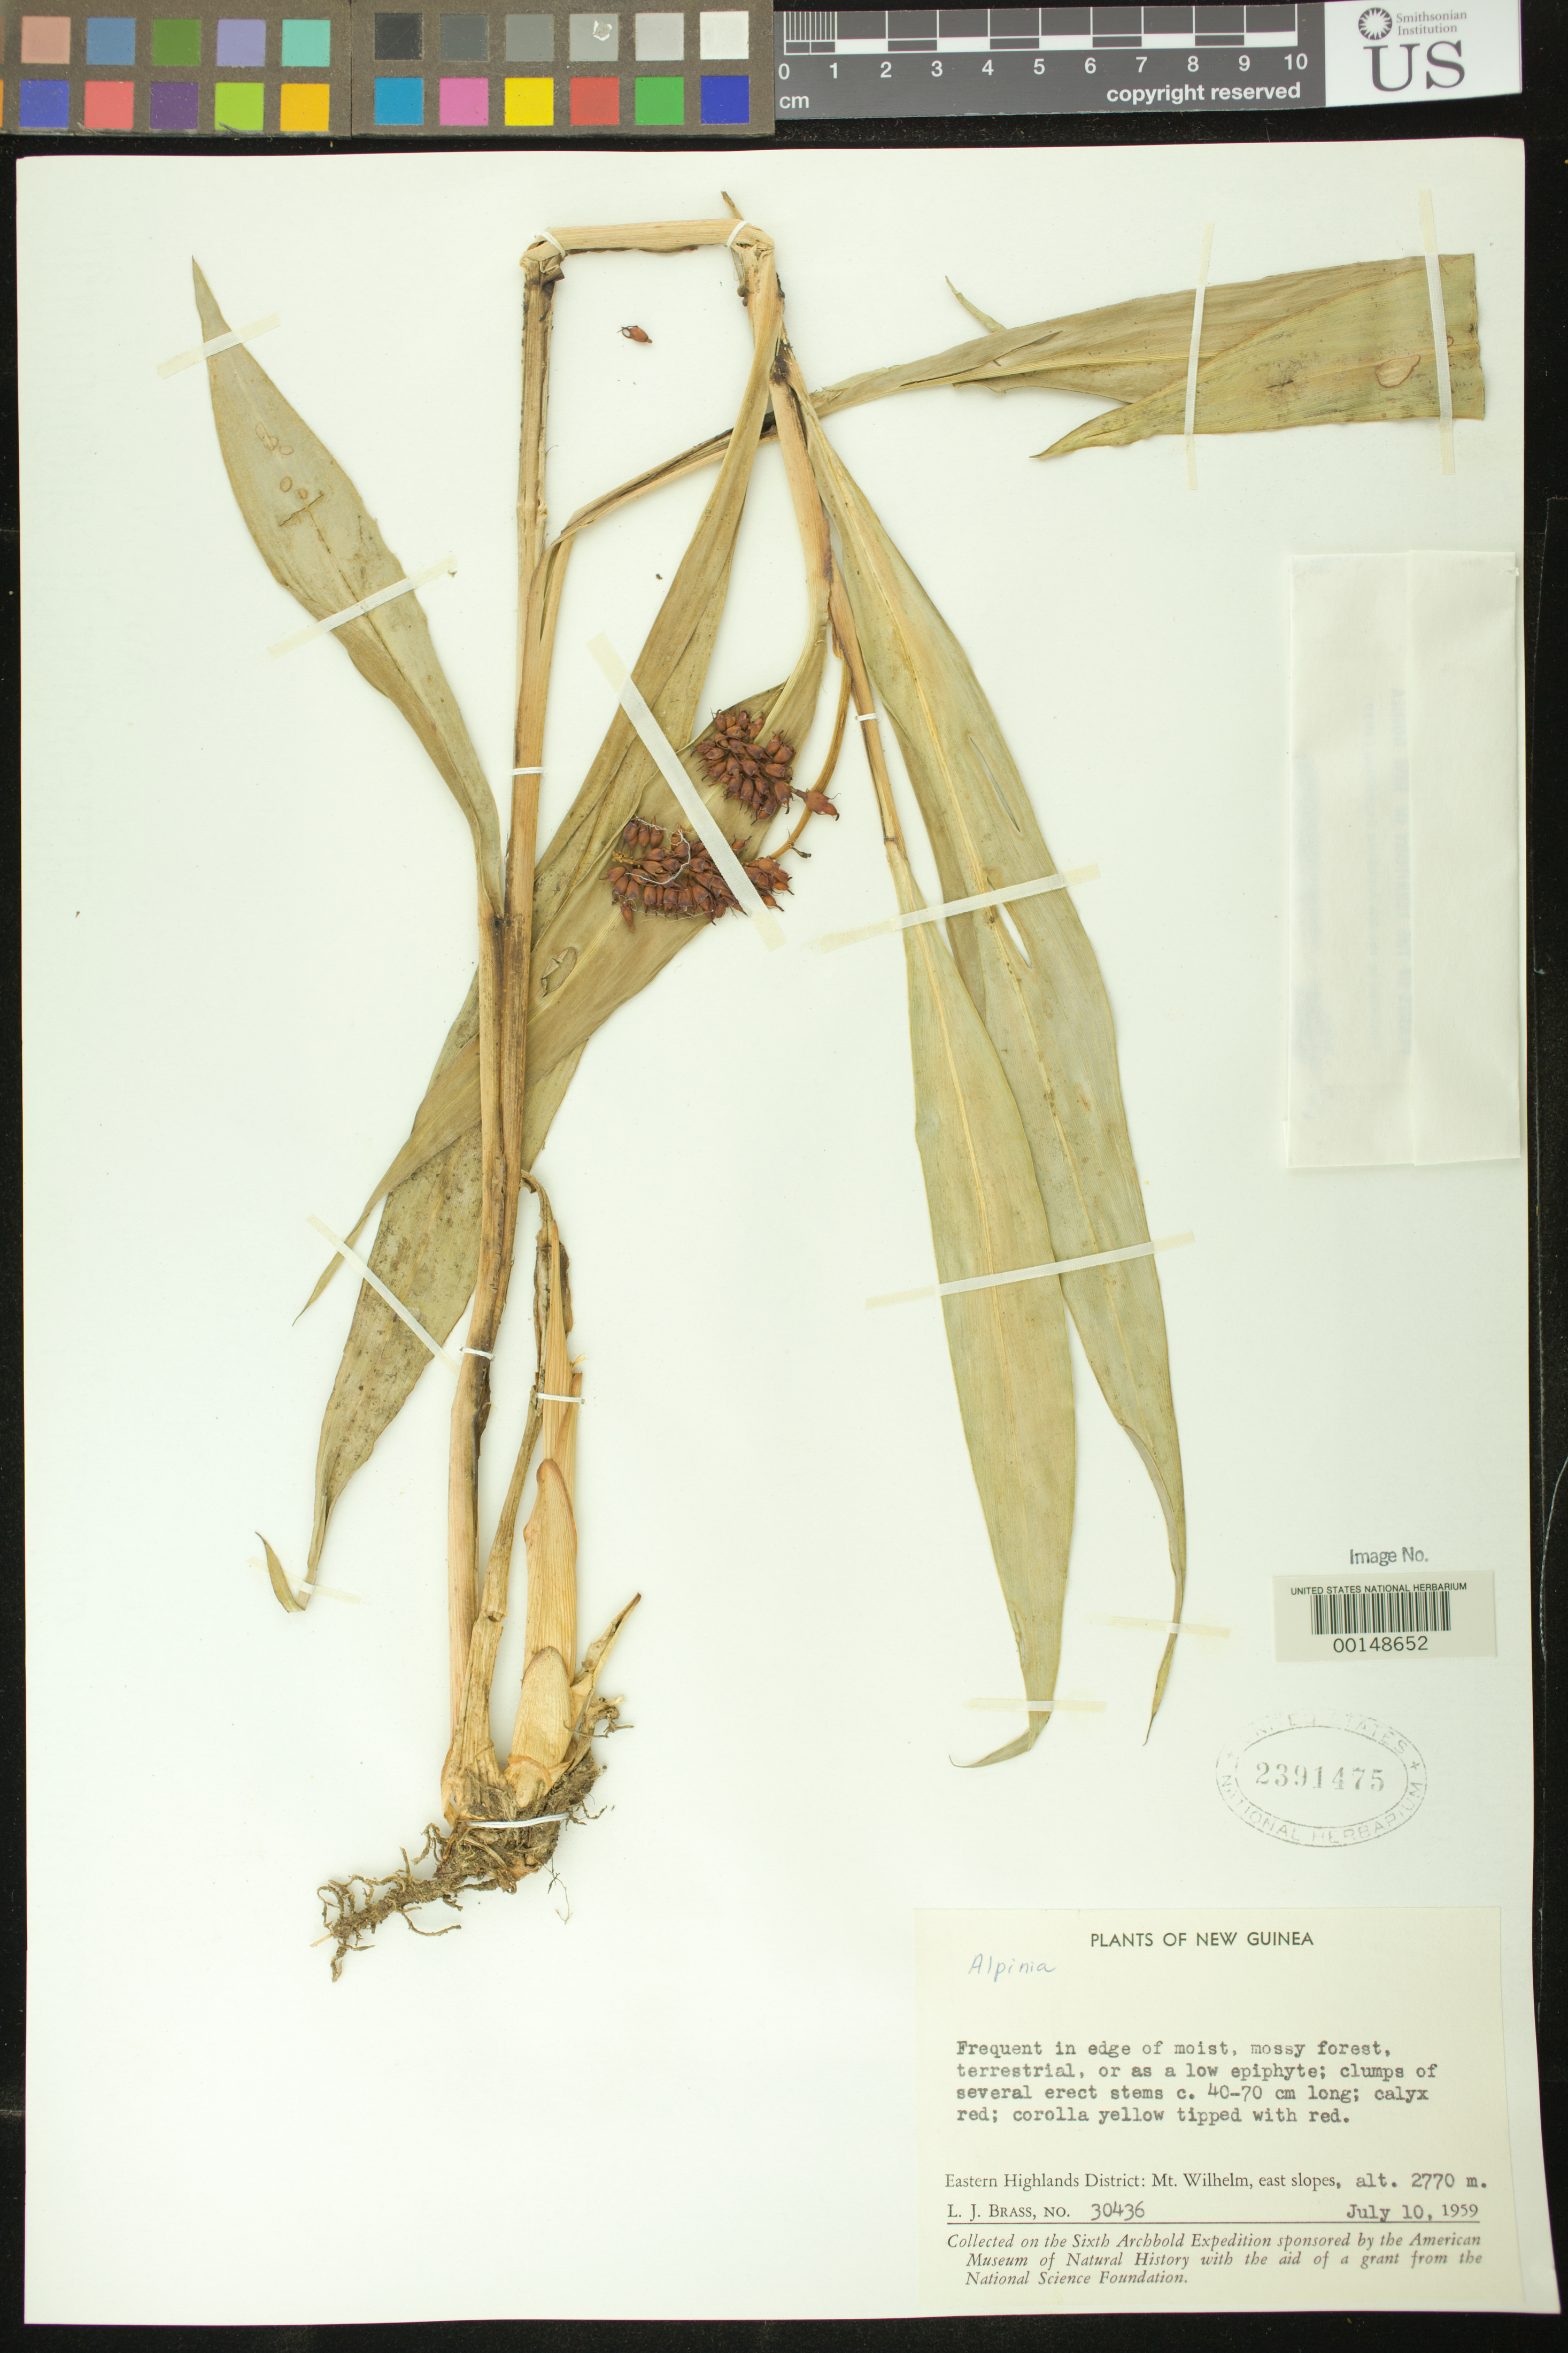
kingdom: Plantae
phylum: Tracheophyta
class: Liliopsida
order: Zingiberales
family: Zingiberaceae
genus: Alpinia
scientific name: Alpinia sp.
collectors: L. J. Brass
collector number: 30436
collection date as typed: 10 Jul 1959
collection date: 1959-07-10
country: Papua New Guinea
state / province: Eastern Highlands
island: New Guinea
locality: Mt. wilhelm, east slopes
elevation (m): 2770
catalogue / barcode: US 2391475